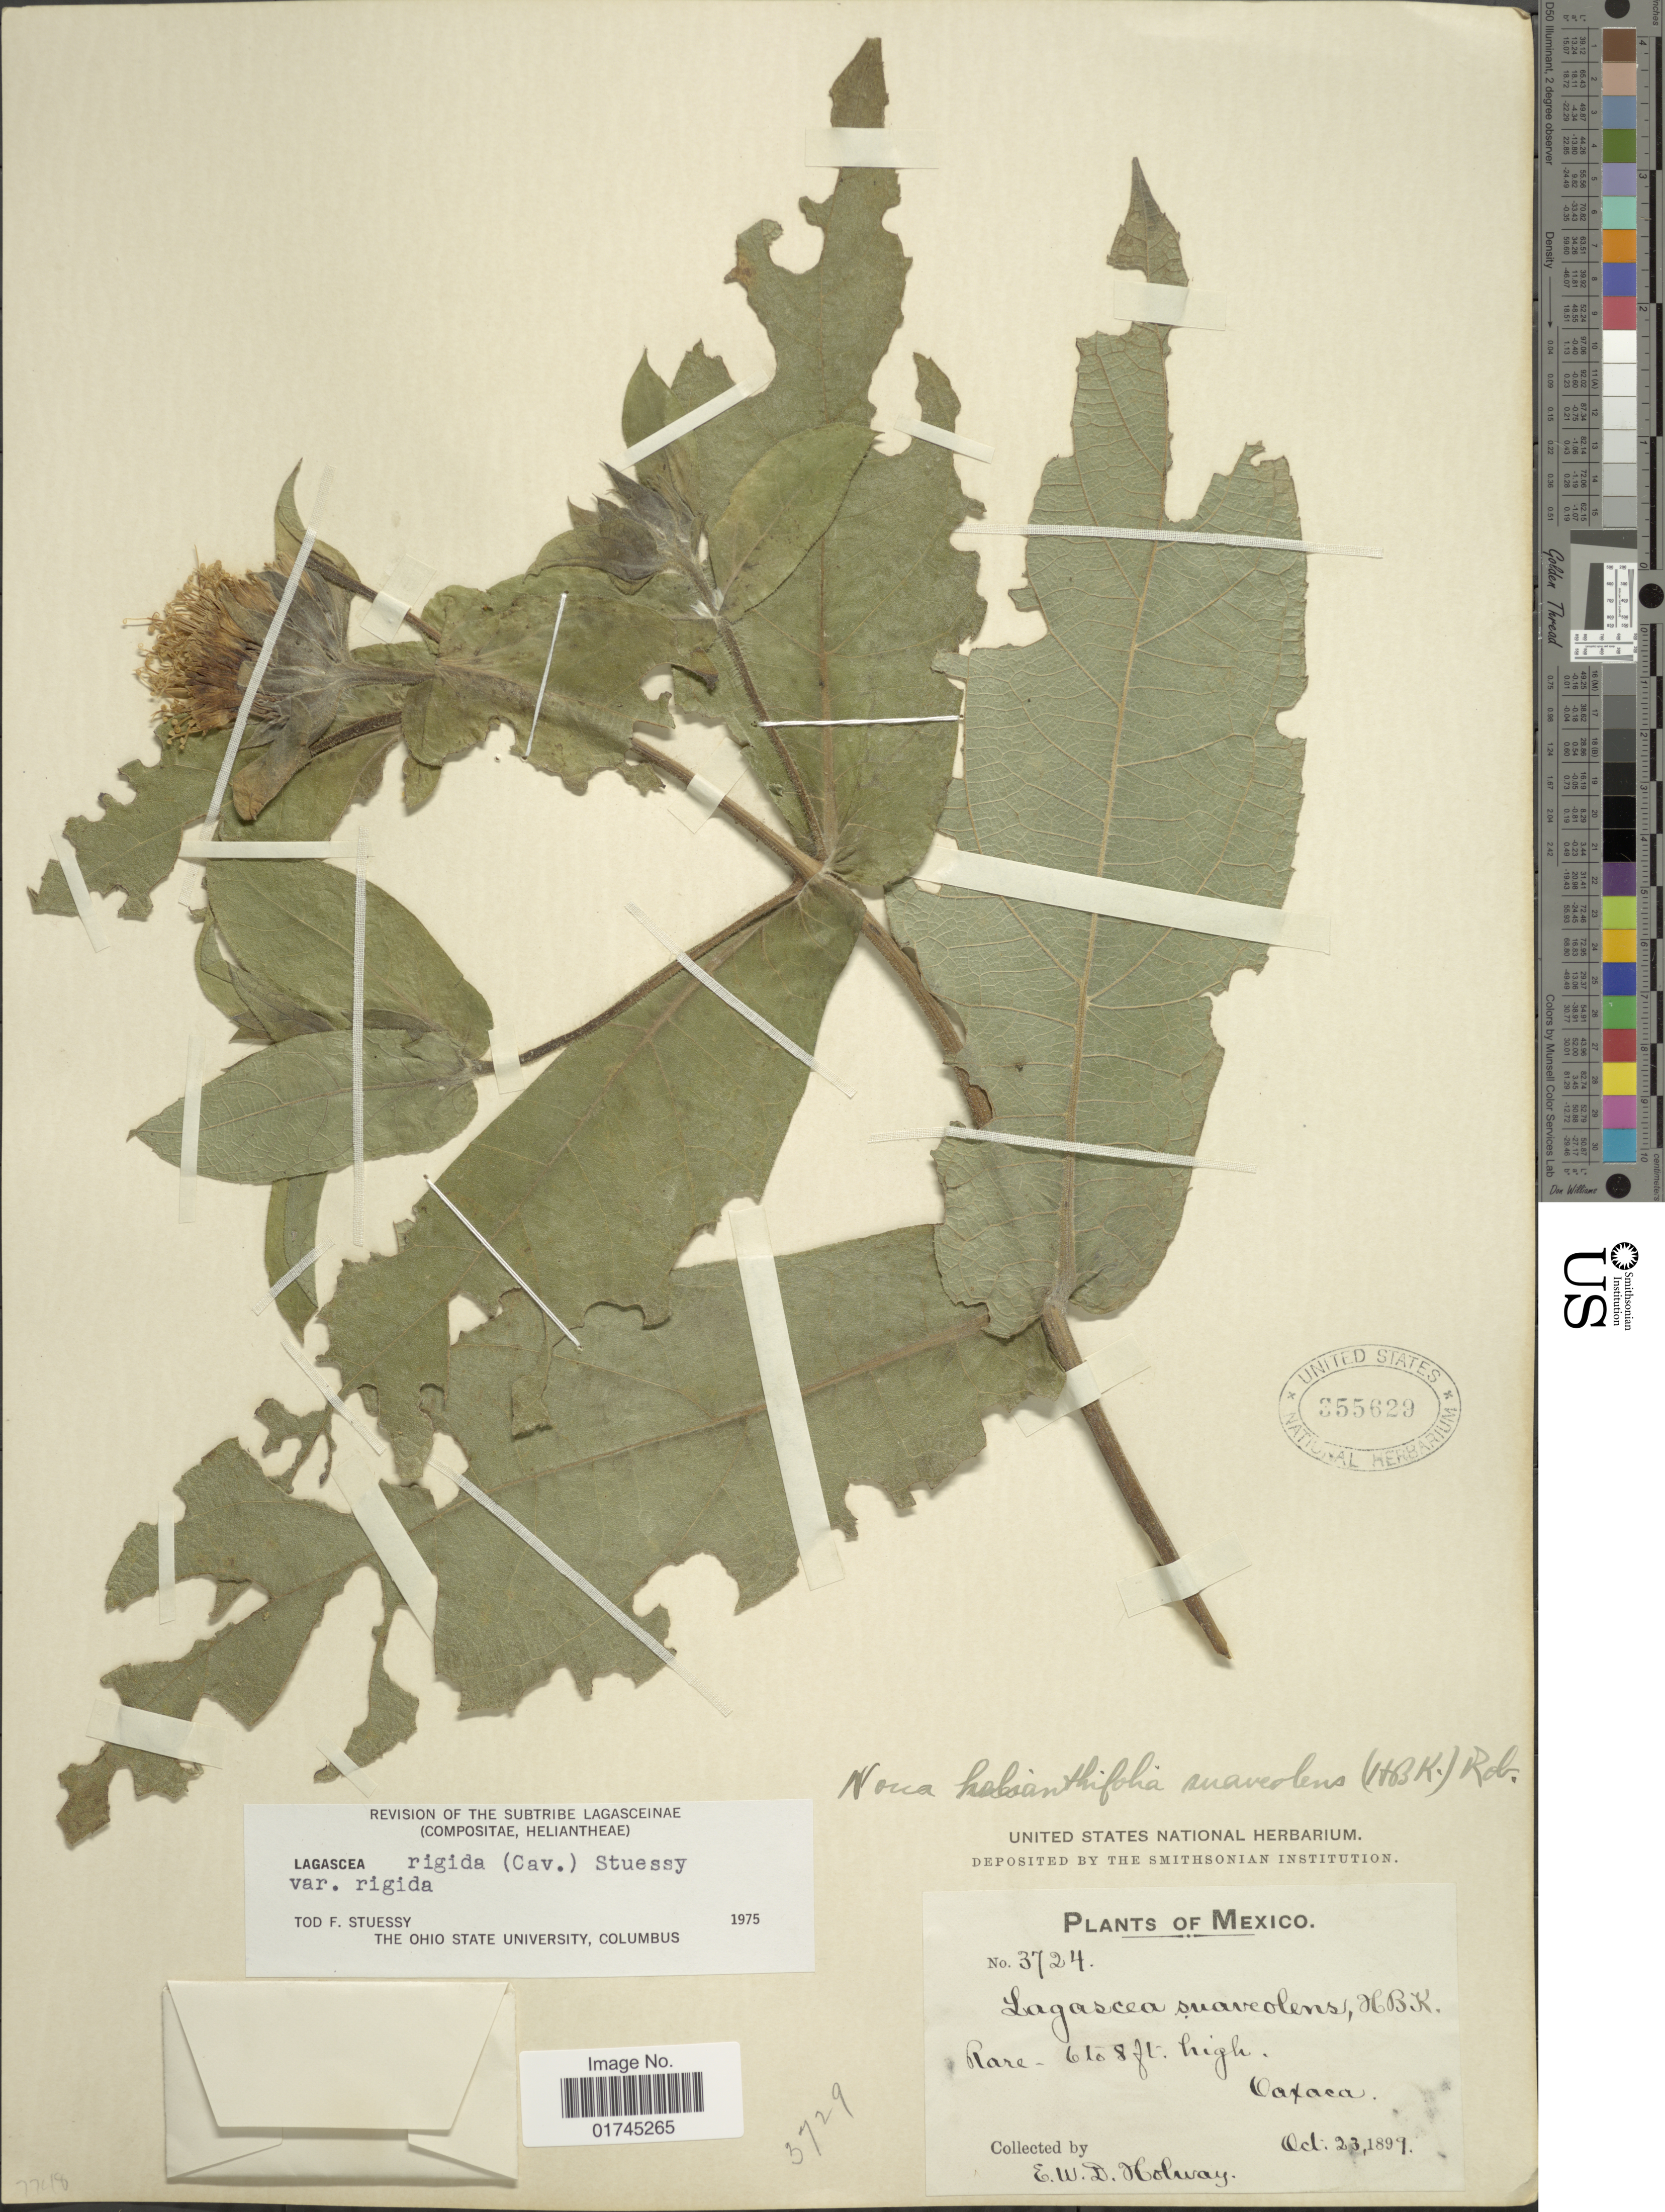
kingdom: Plantae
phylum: Tracheophyta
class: Magnoliopsida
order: Asterales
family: Asteraceae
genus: Lagascea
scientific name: Lagascea helianthifolia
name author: Kunth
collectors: E. W. D. Holway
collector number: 3724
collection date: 1899-10-23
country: Mexico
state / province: Oaxaca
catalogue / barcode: US 355629